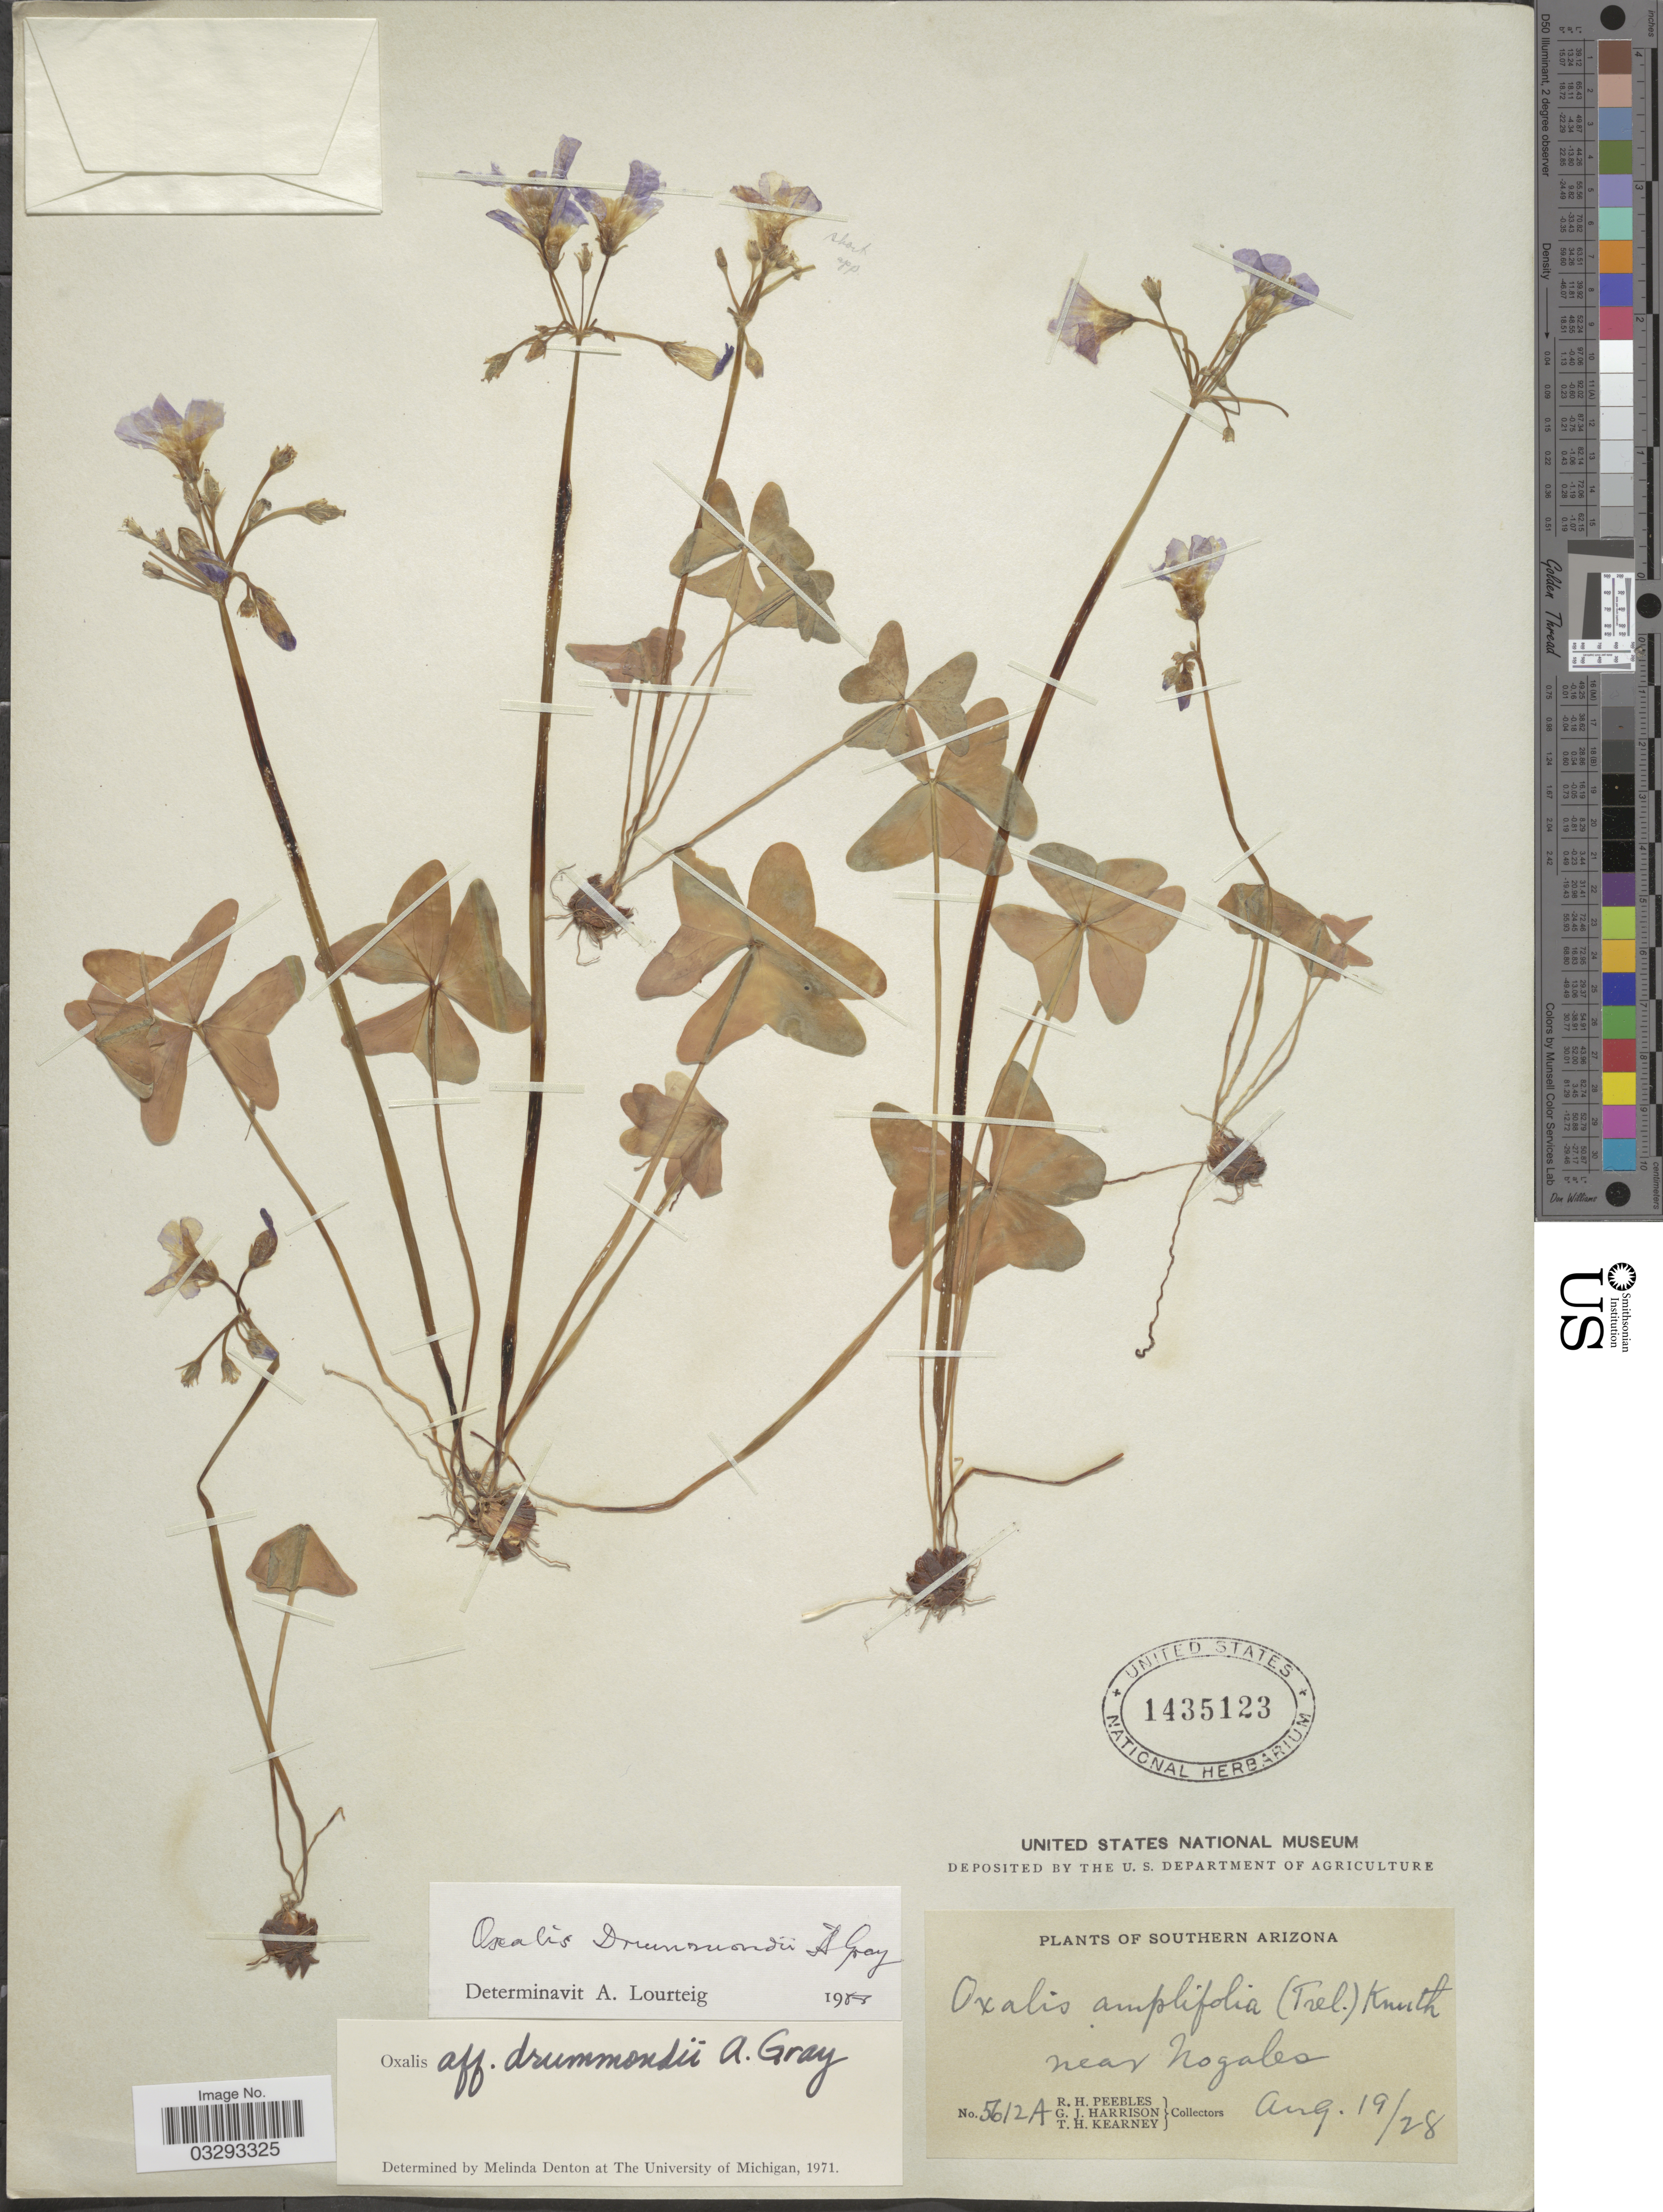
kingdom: Plantae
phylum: Tracheophyta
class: Magnoliopsida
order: Oxalidales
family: Oxalidaceae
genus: Oxalis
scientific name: Oxalis drummondii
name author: A. Gray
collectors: R. H. Peebles, G. J. Harrison & T. H. Kearney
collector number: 5612A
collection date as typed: Transcribed d/m/y: 19/8/28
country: United States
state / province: Arizona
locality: Southern Arizona. Near Nogales.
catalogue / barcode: US 1435123